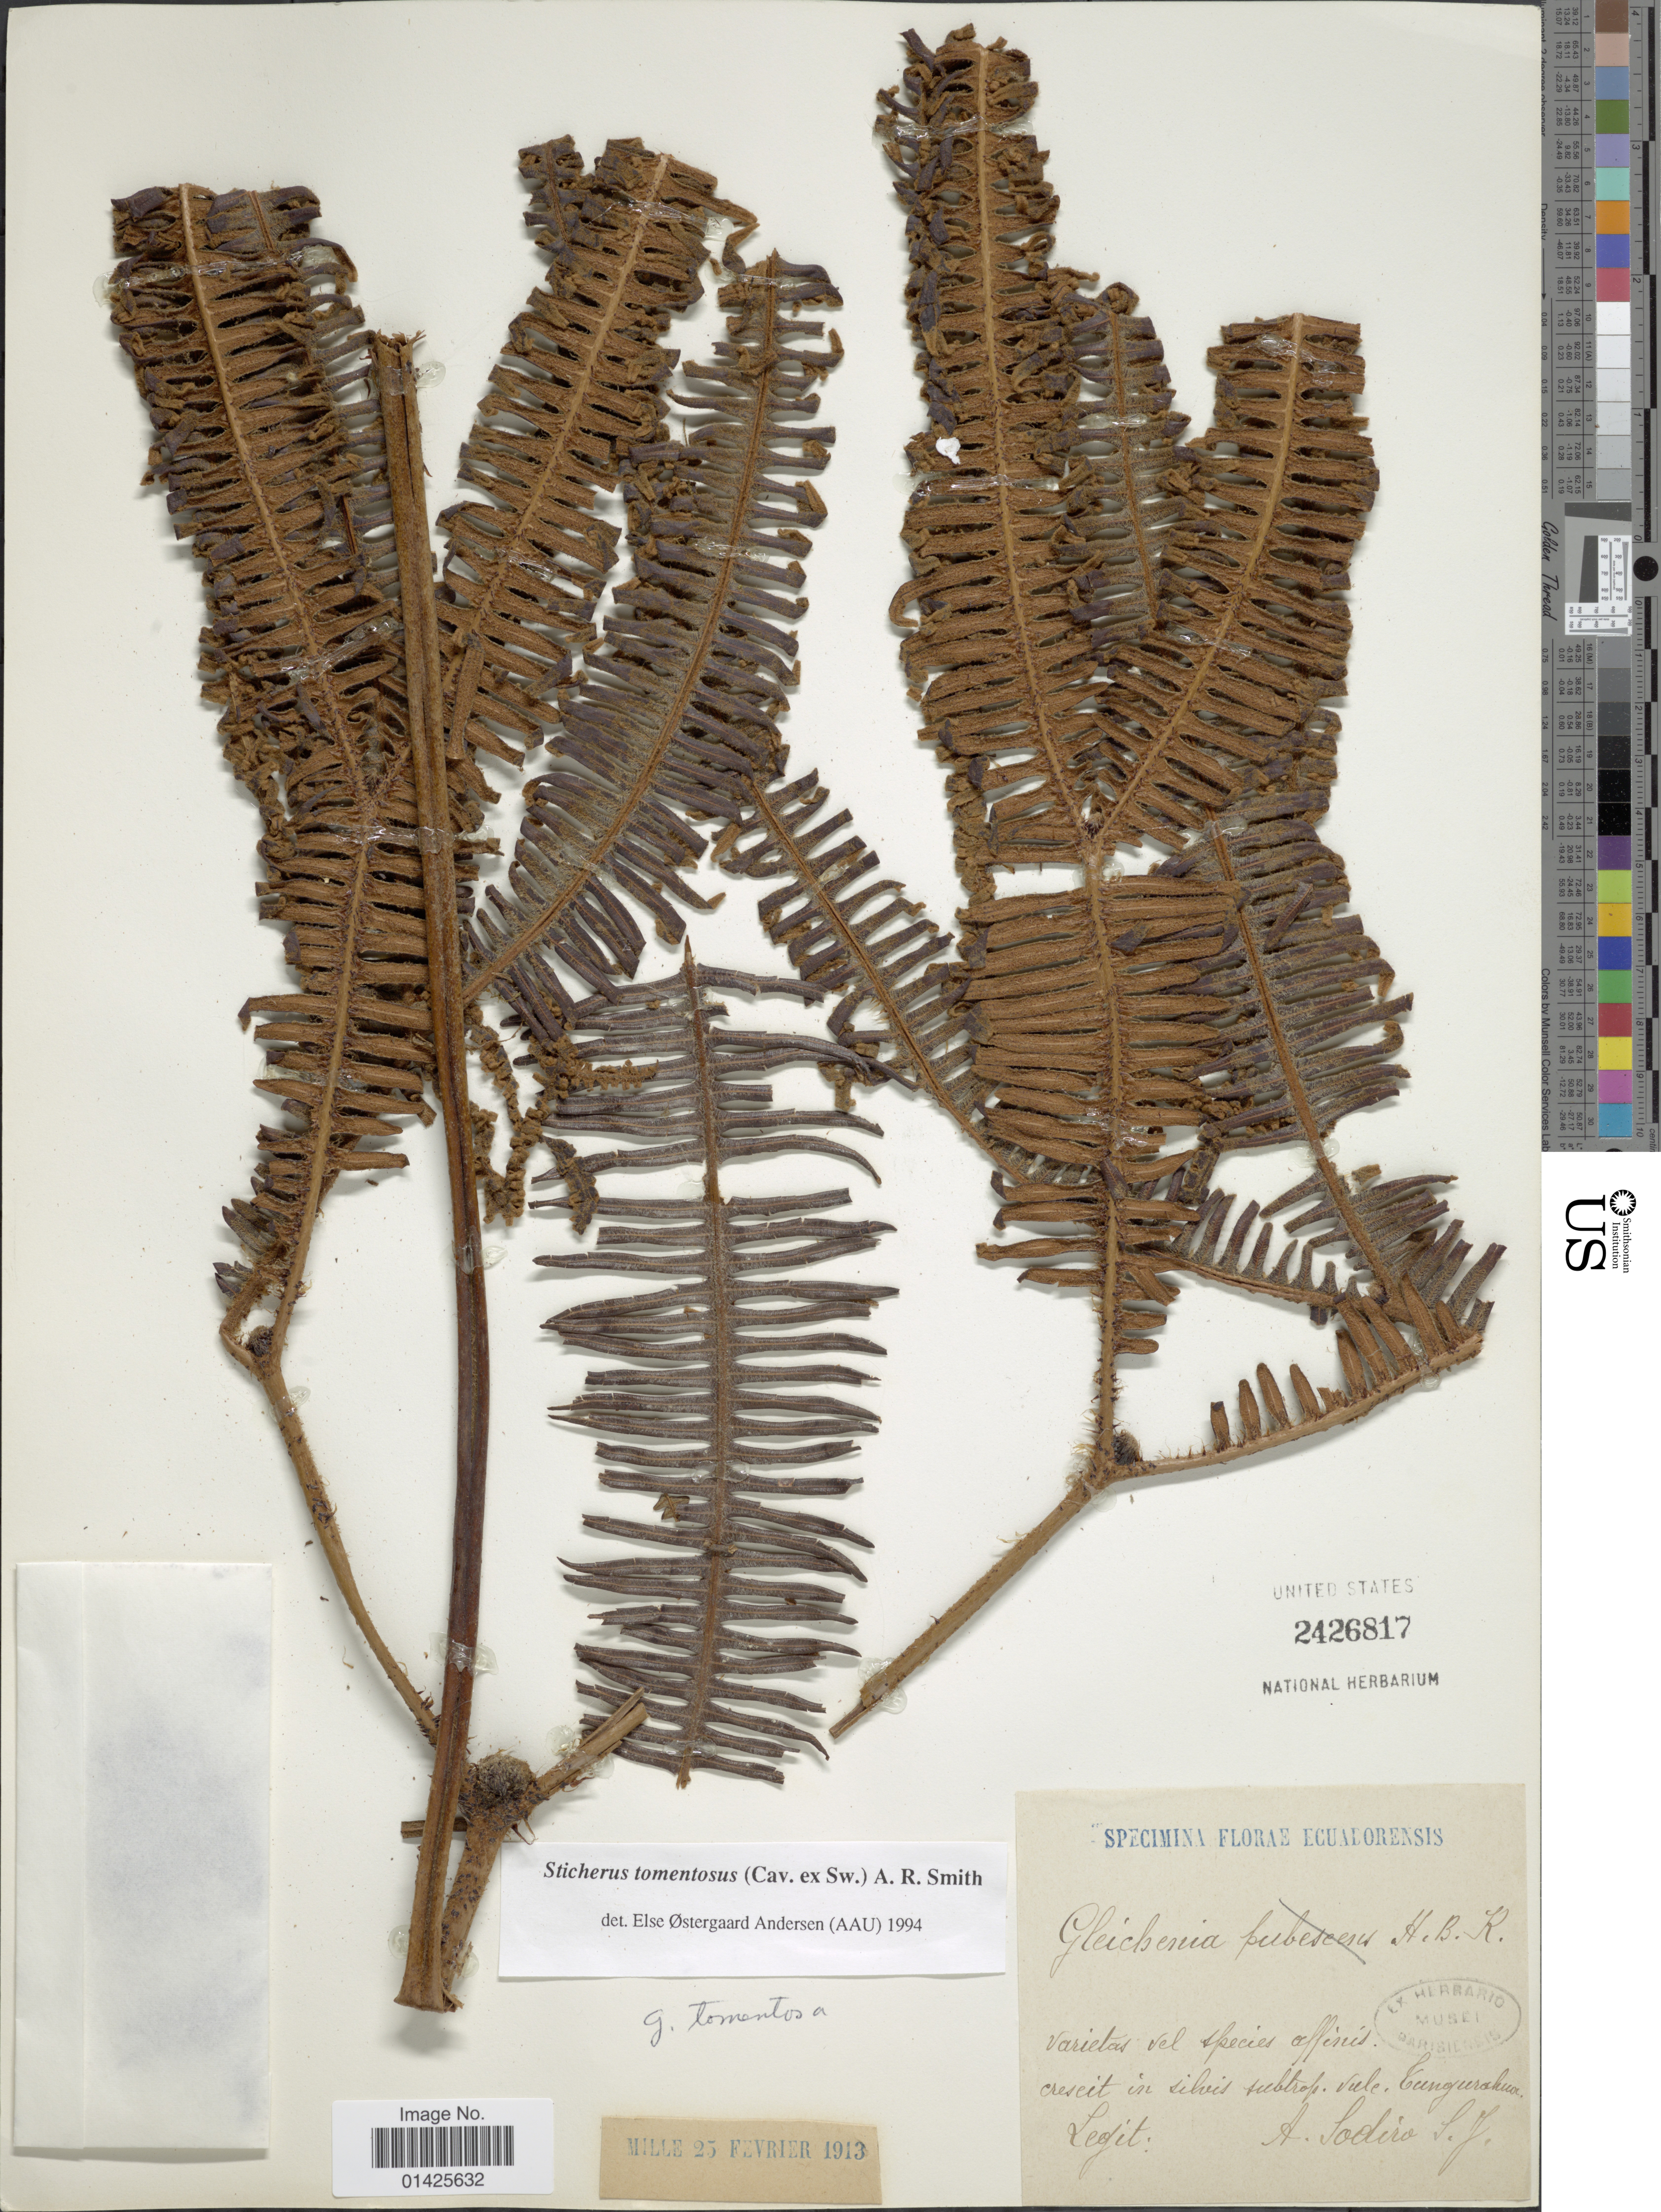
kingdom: Plantae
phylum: Tracheophyta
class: Polypodiopsida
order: Gleicheniales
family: Gleicheniaceae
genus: Sticherus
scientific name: Sticherus tomentosus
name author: (Cav. ex Sw.) A.R. Sm.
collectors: A. Sodiro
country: Ecuador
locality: Volcano Tungurahua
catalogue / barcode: US 2425817